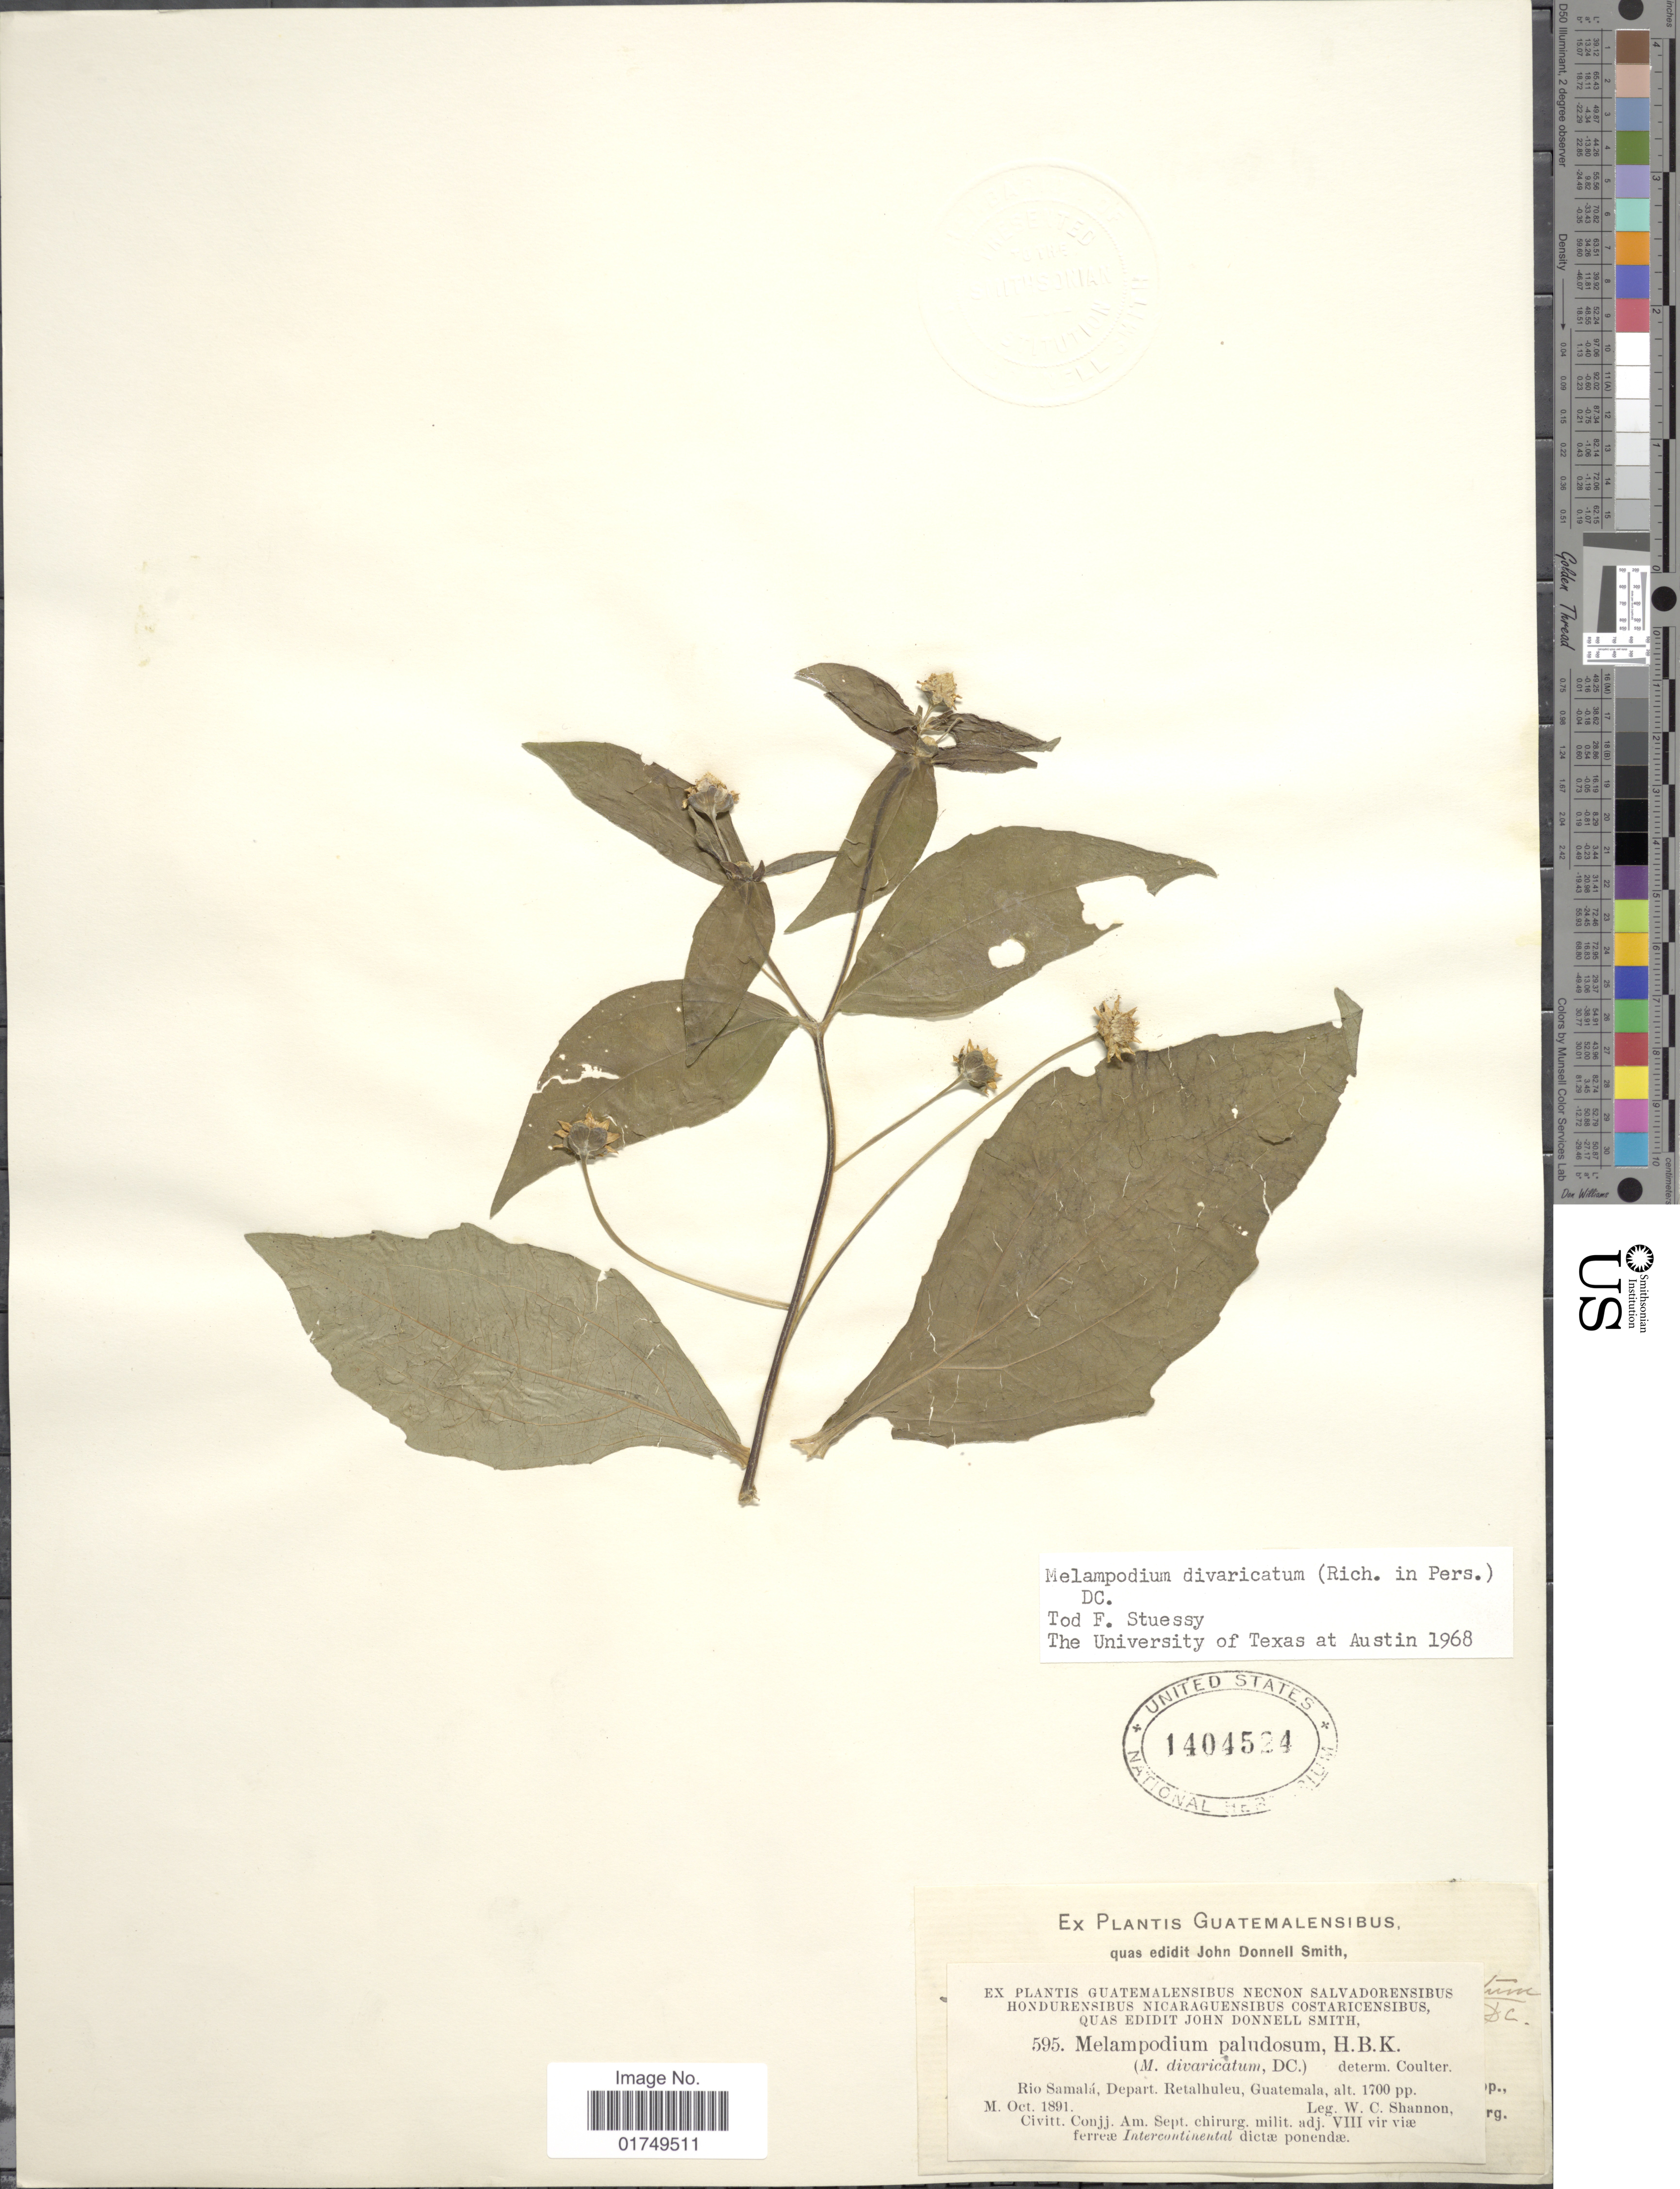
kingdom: Plantae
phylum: Tracheophyta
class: Magnoliopsida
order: Asterales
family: Asteraceae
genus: Melampodium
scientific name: Melampodium divaricatum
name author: (Rich.) DC.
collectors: W. C. Shannon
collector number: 595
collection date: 1891-03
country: Guatemala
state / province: Retalhuleu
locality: Rio Samala, Depart. Retalhuleu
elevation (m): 518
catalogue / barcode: US 1404524